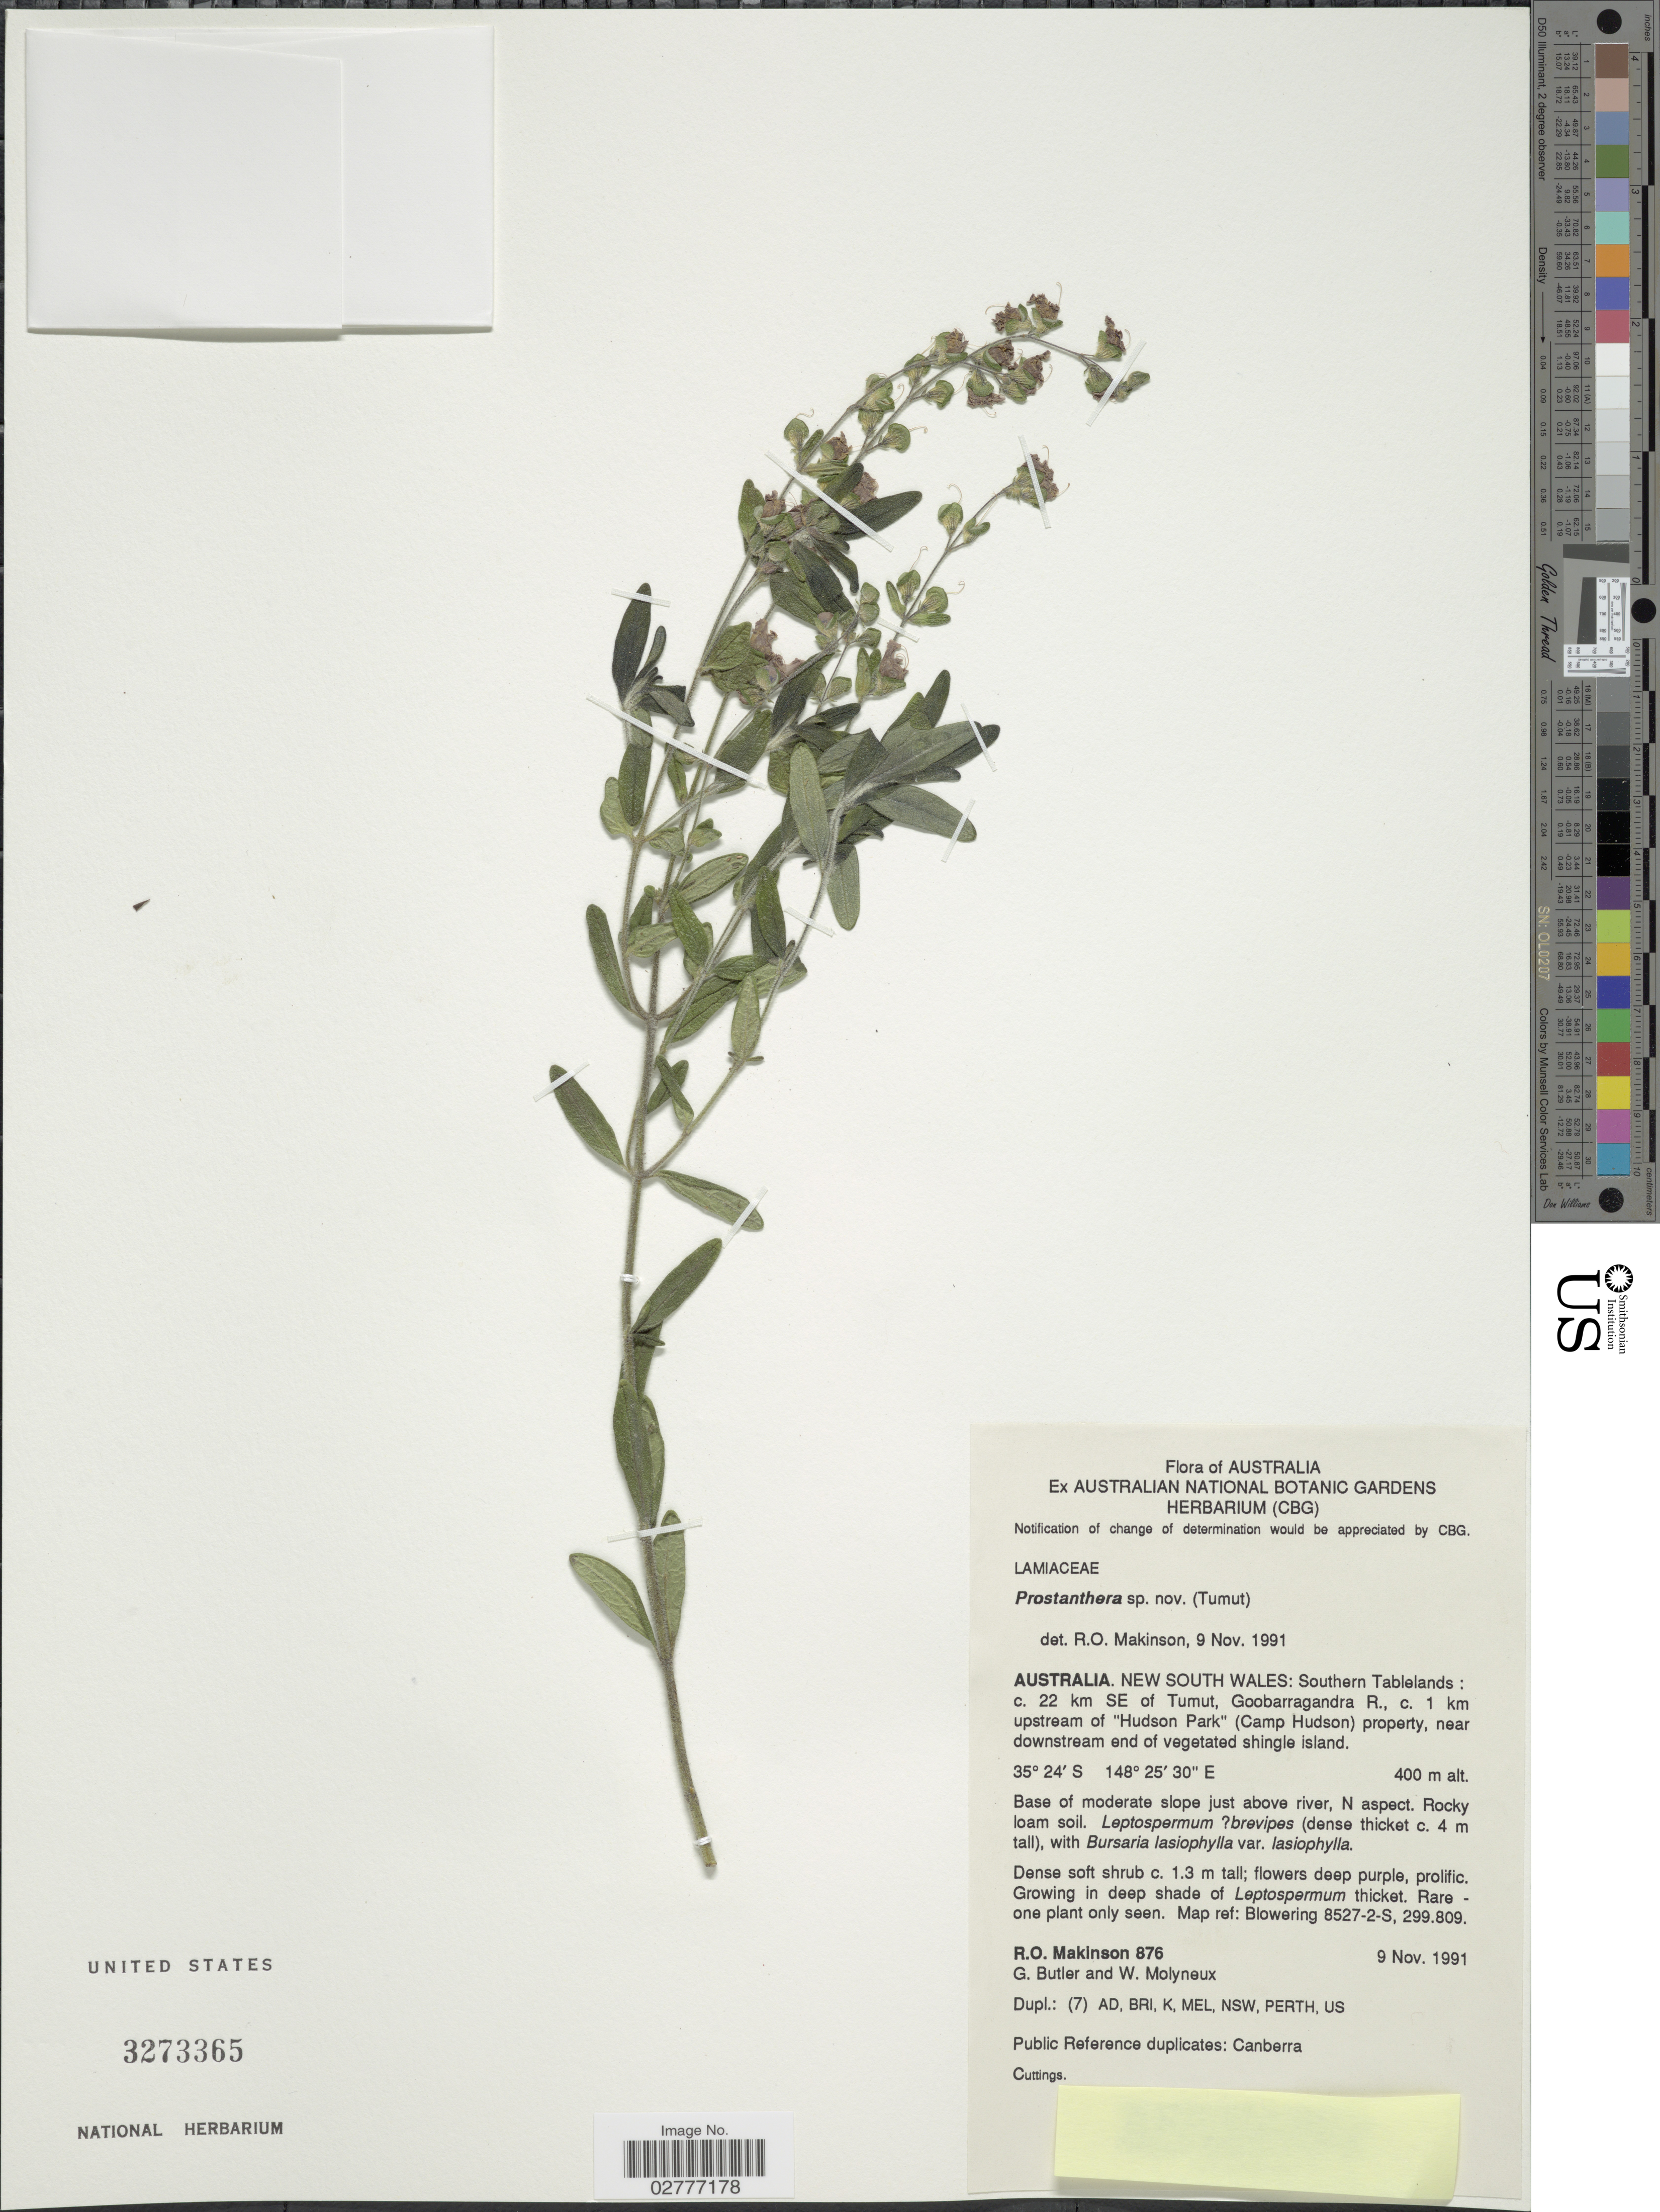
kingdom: Plantae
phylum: Tracheophyta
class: Magnoliopsida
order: Lamiales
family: Lamiaceae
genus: Prostanthera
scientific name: Prostanthera sp.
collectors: R. Makinson, G. D. Butler & W. Molyneux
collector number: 876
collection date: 1991-11-09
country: Australia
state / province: New South Wales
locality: Southern Tablelands: c. 22 km SE Tumut, Goobarragandra R., c. 1 km upstream of "Hudson Park" (Camp Hudson) property, near downstream end of vegetated shingle island.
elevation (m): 400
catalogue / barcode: US 3273365